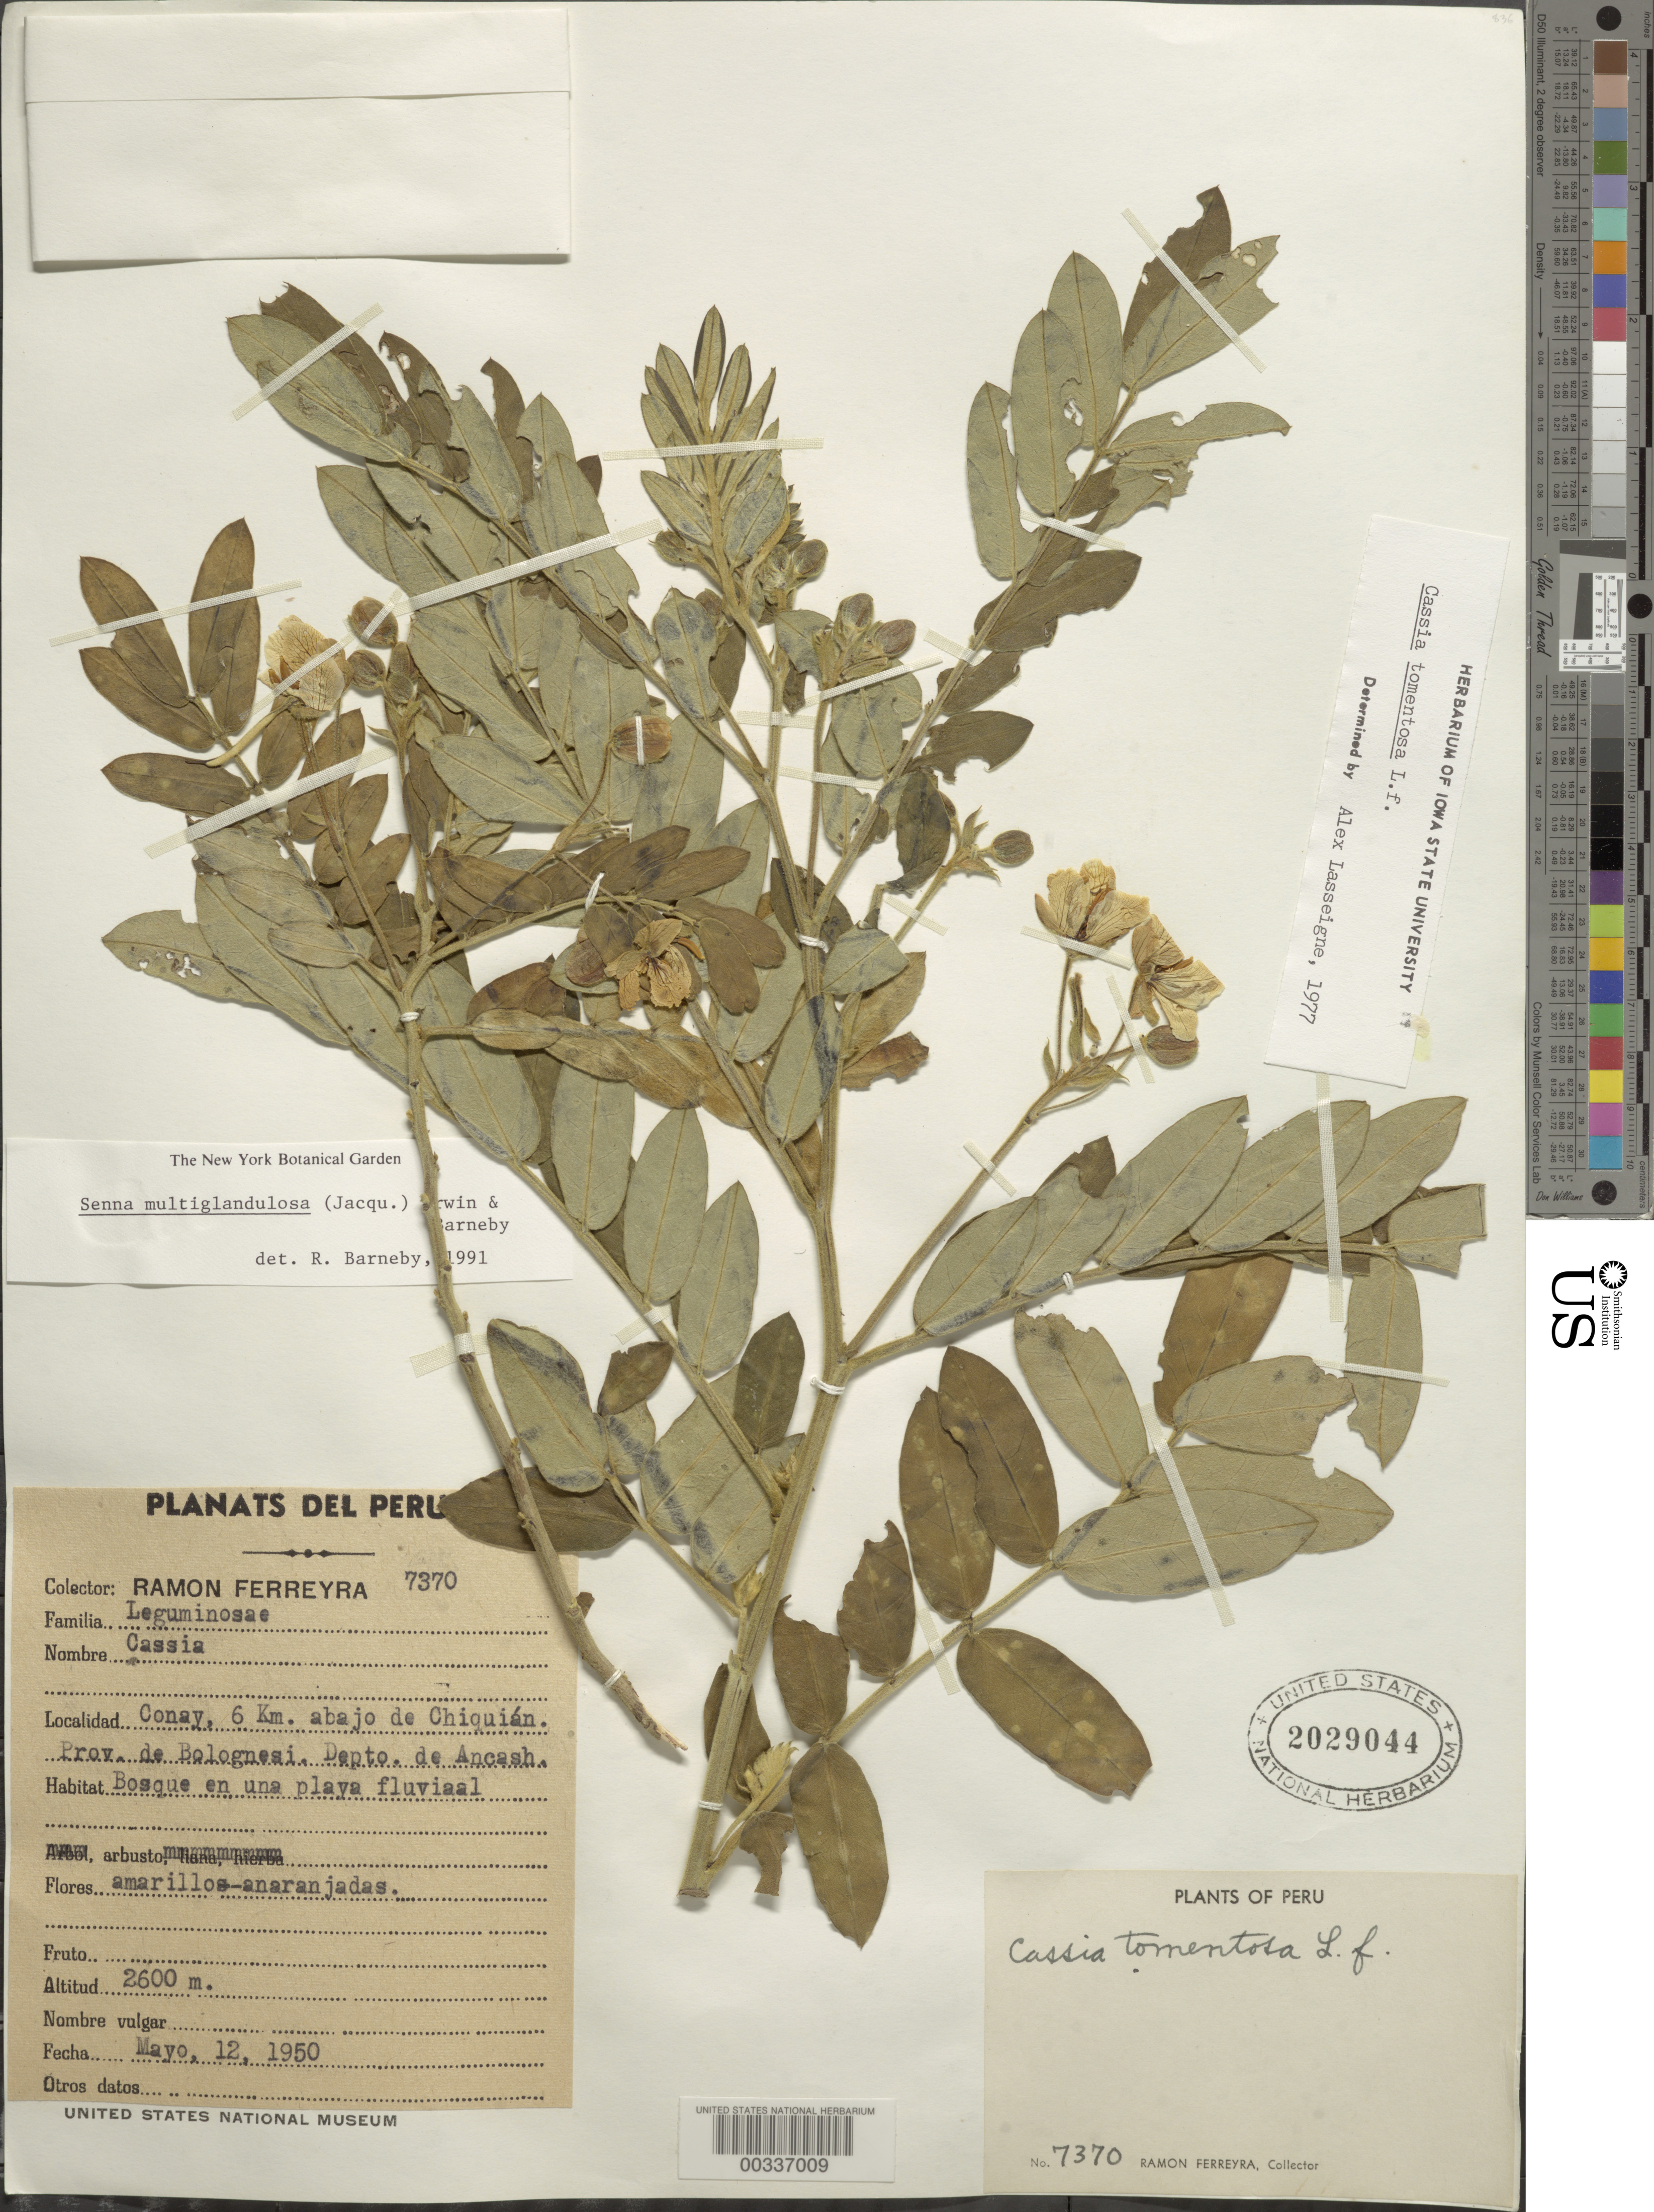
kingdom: Plantae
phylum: Tracheophyta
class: Magnoliopsida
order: Fabales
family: Fabaceae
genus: Senna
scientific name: Senna multiglandulosa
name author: (Jacq.) H.S. Irwin & Barneby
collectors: R. A. Ferreyra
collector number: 7370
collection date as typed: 12 May 1950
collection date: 1950-05-12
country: Peru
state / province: Ancash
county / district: Bolognesi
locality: Conay, 6 km below Chiquián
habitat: River shore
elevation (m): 2600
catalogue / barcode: US 2029044